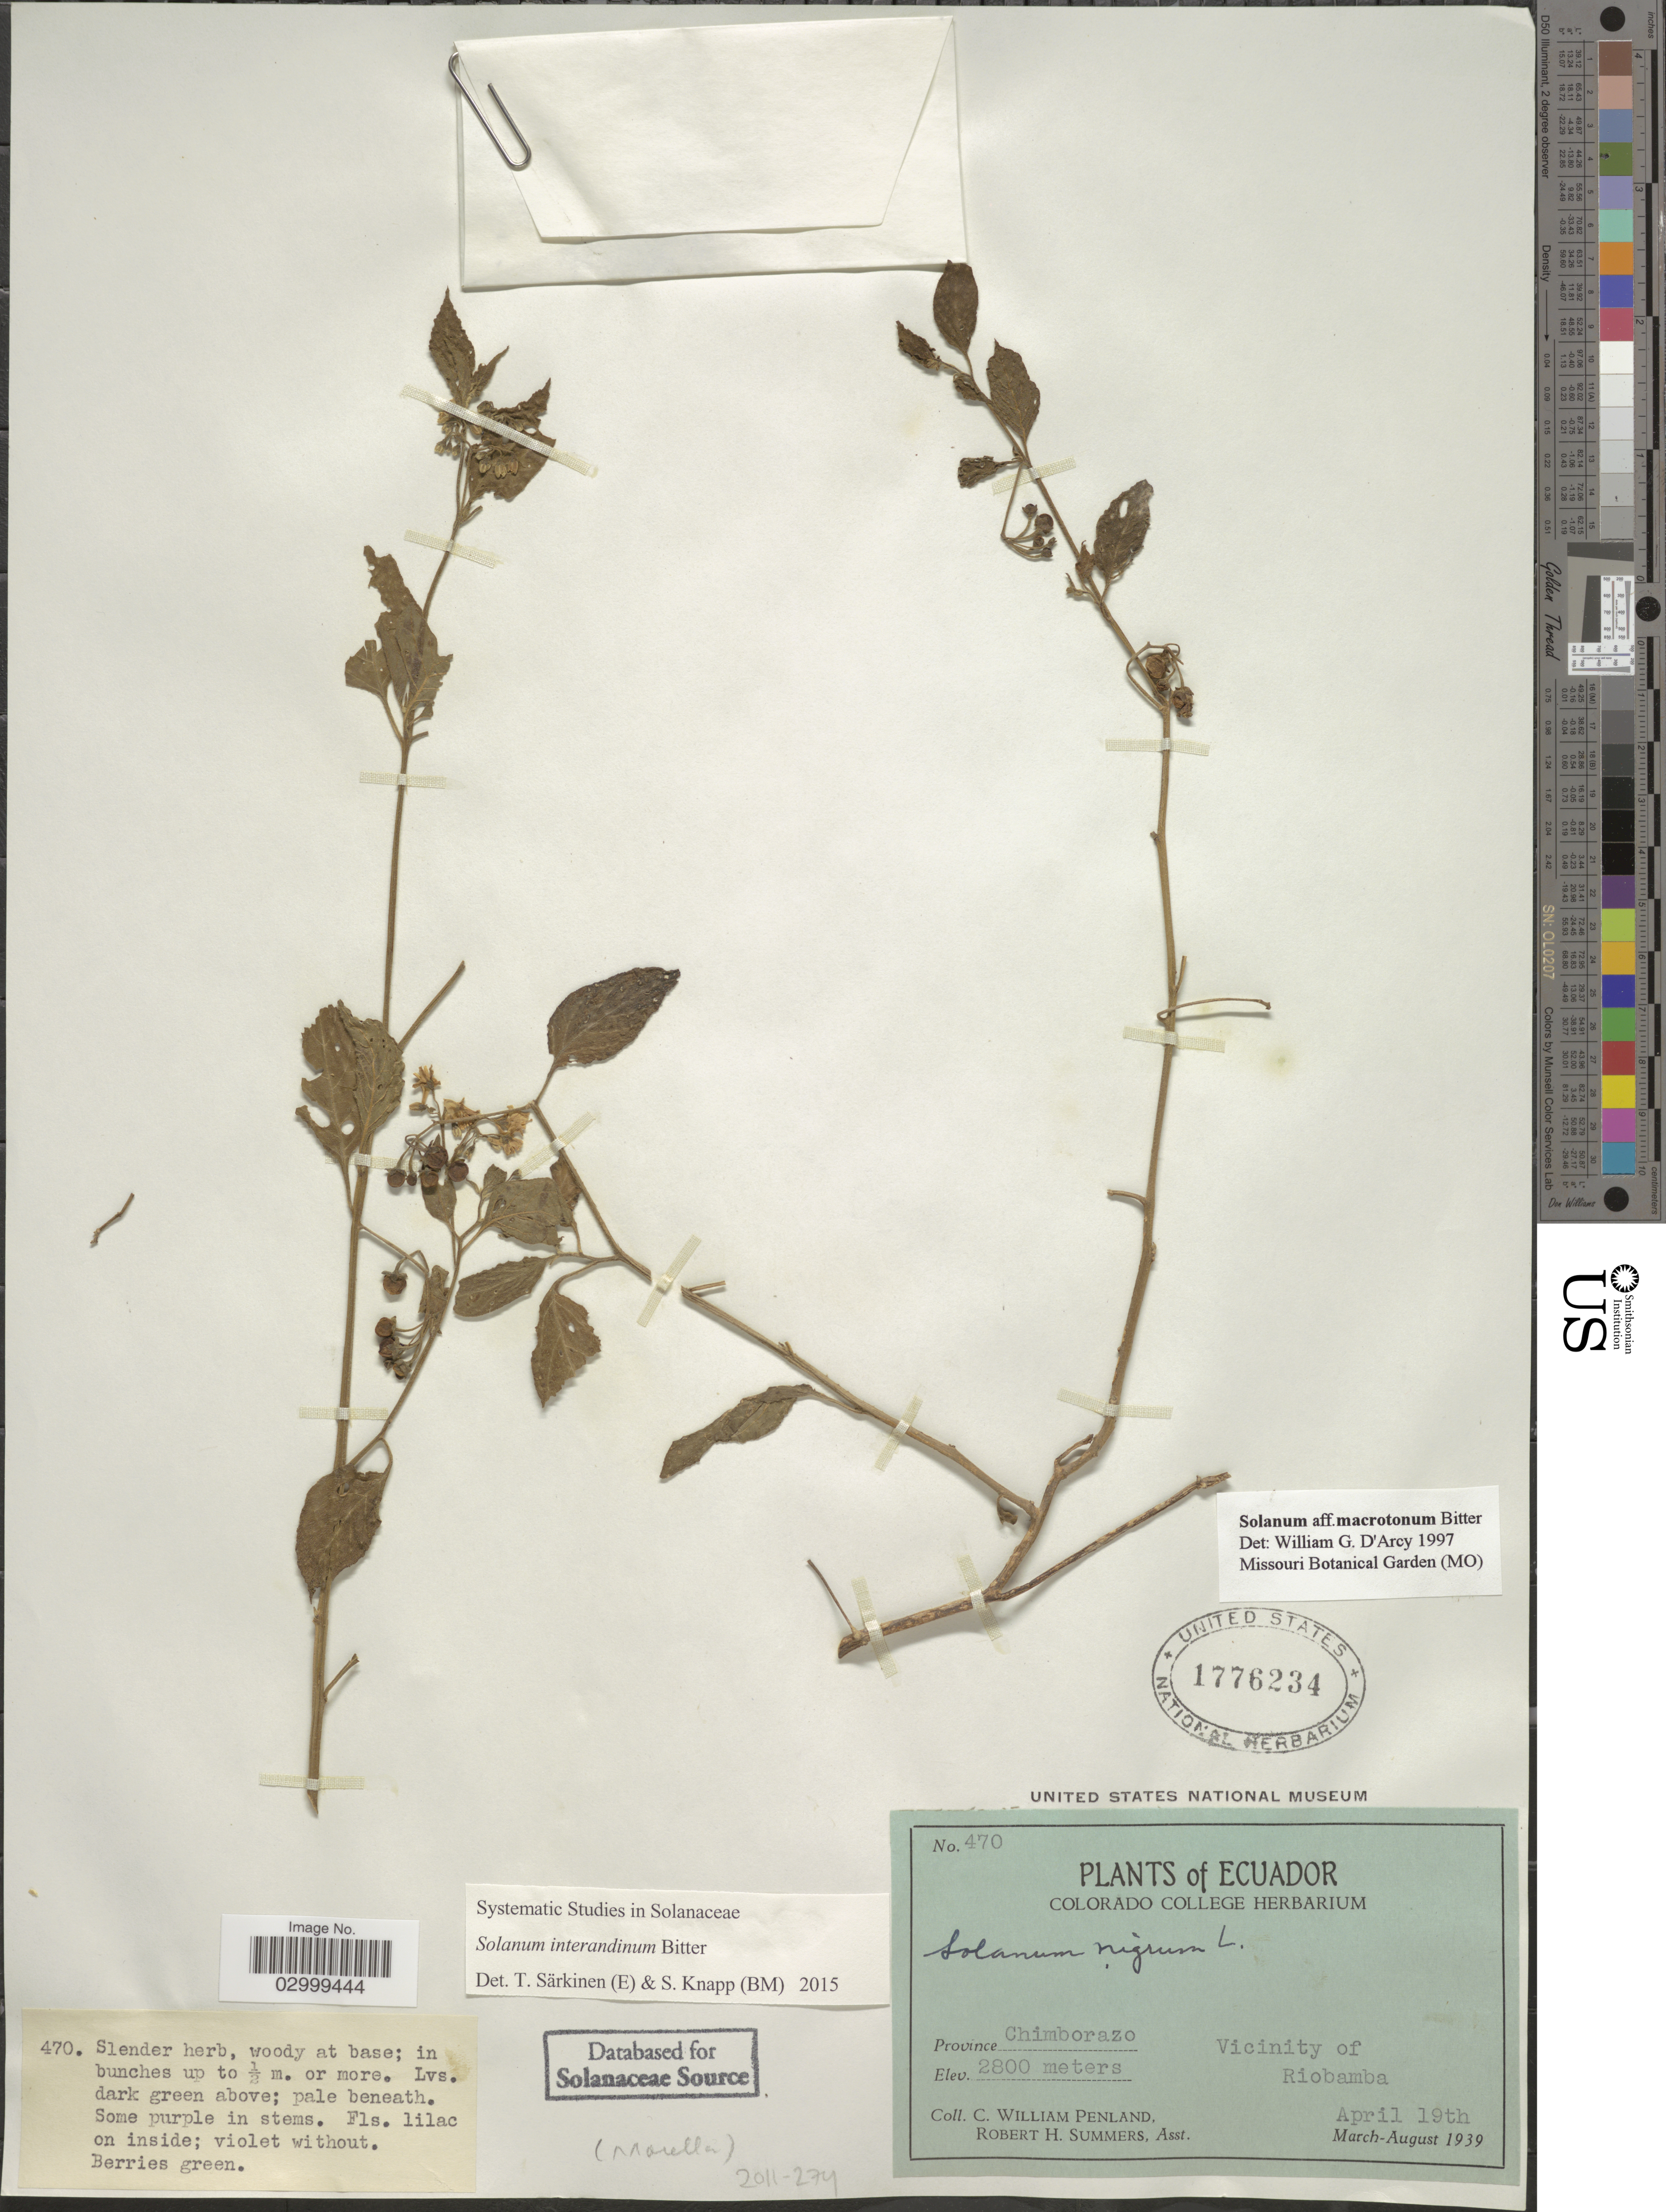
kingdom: Plantae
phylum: Tracheophyta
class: Magnoliopsida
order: Solanales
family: Solanaceae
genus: Solanum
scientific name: Solanum interandinum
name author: Bitter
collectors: C. W. Penland & R. Summers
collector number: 470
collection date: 1939-04-19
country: Ecuador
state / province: Chimborazo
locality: Vicinity of Riobamba.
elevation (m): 2800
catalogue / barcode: US 1776234